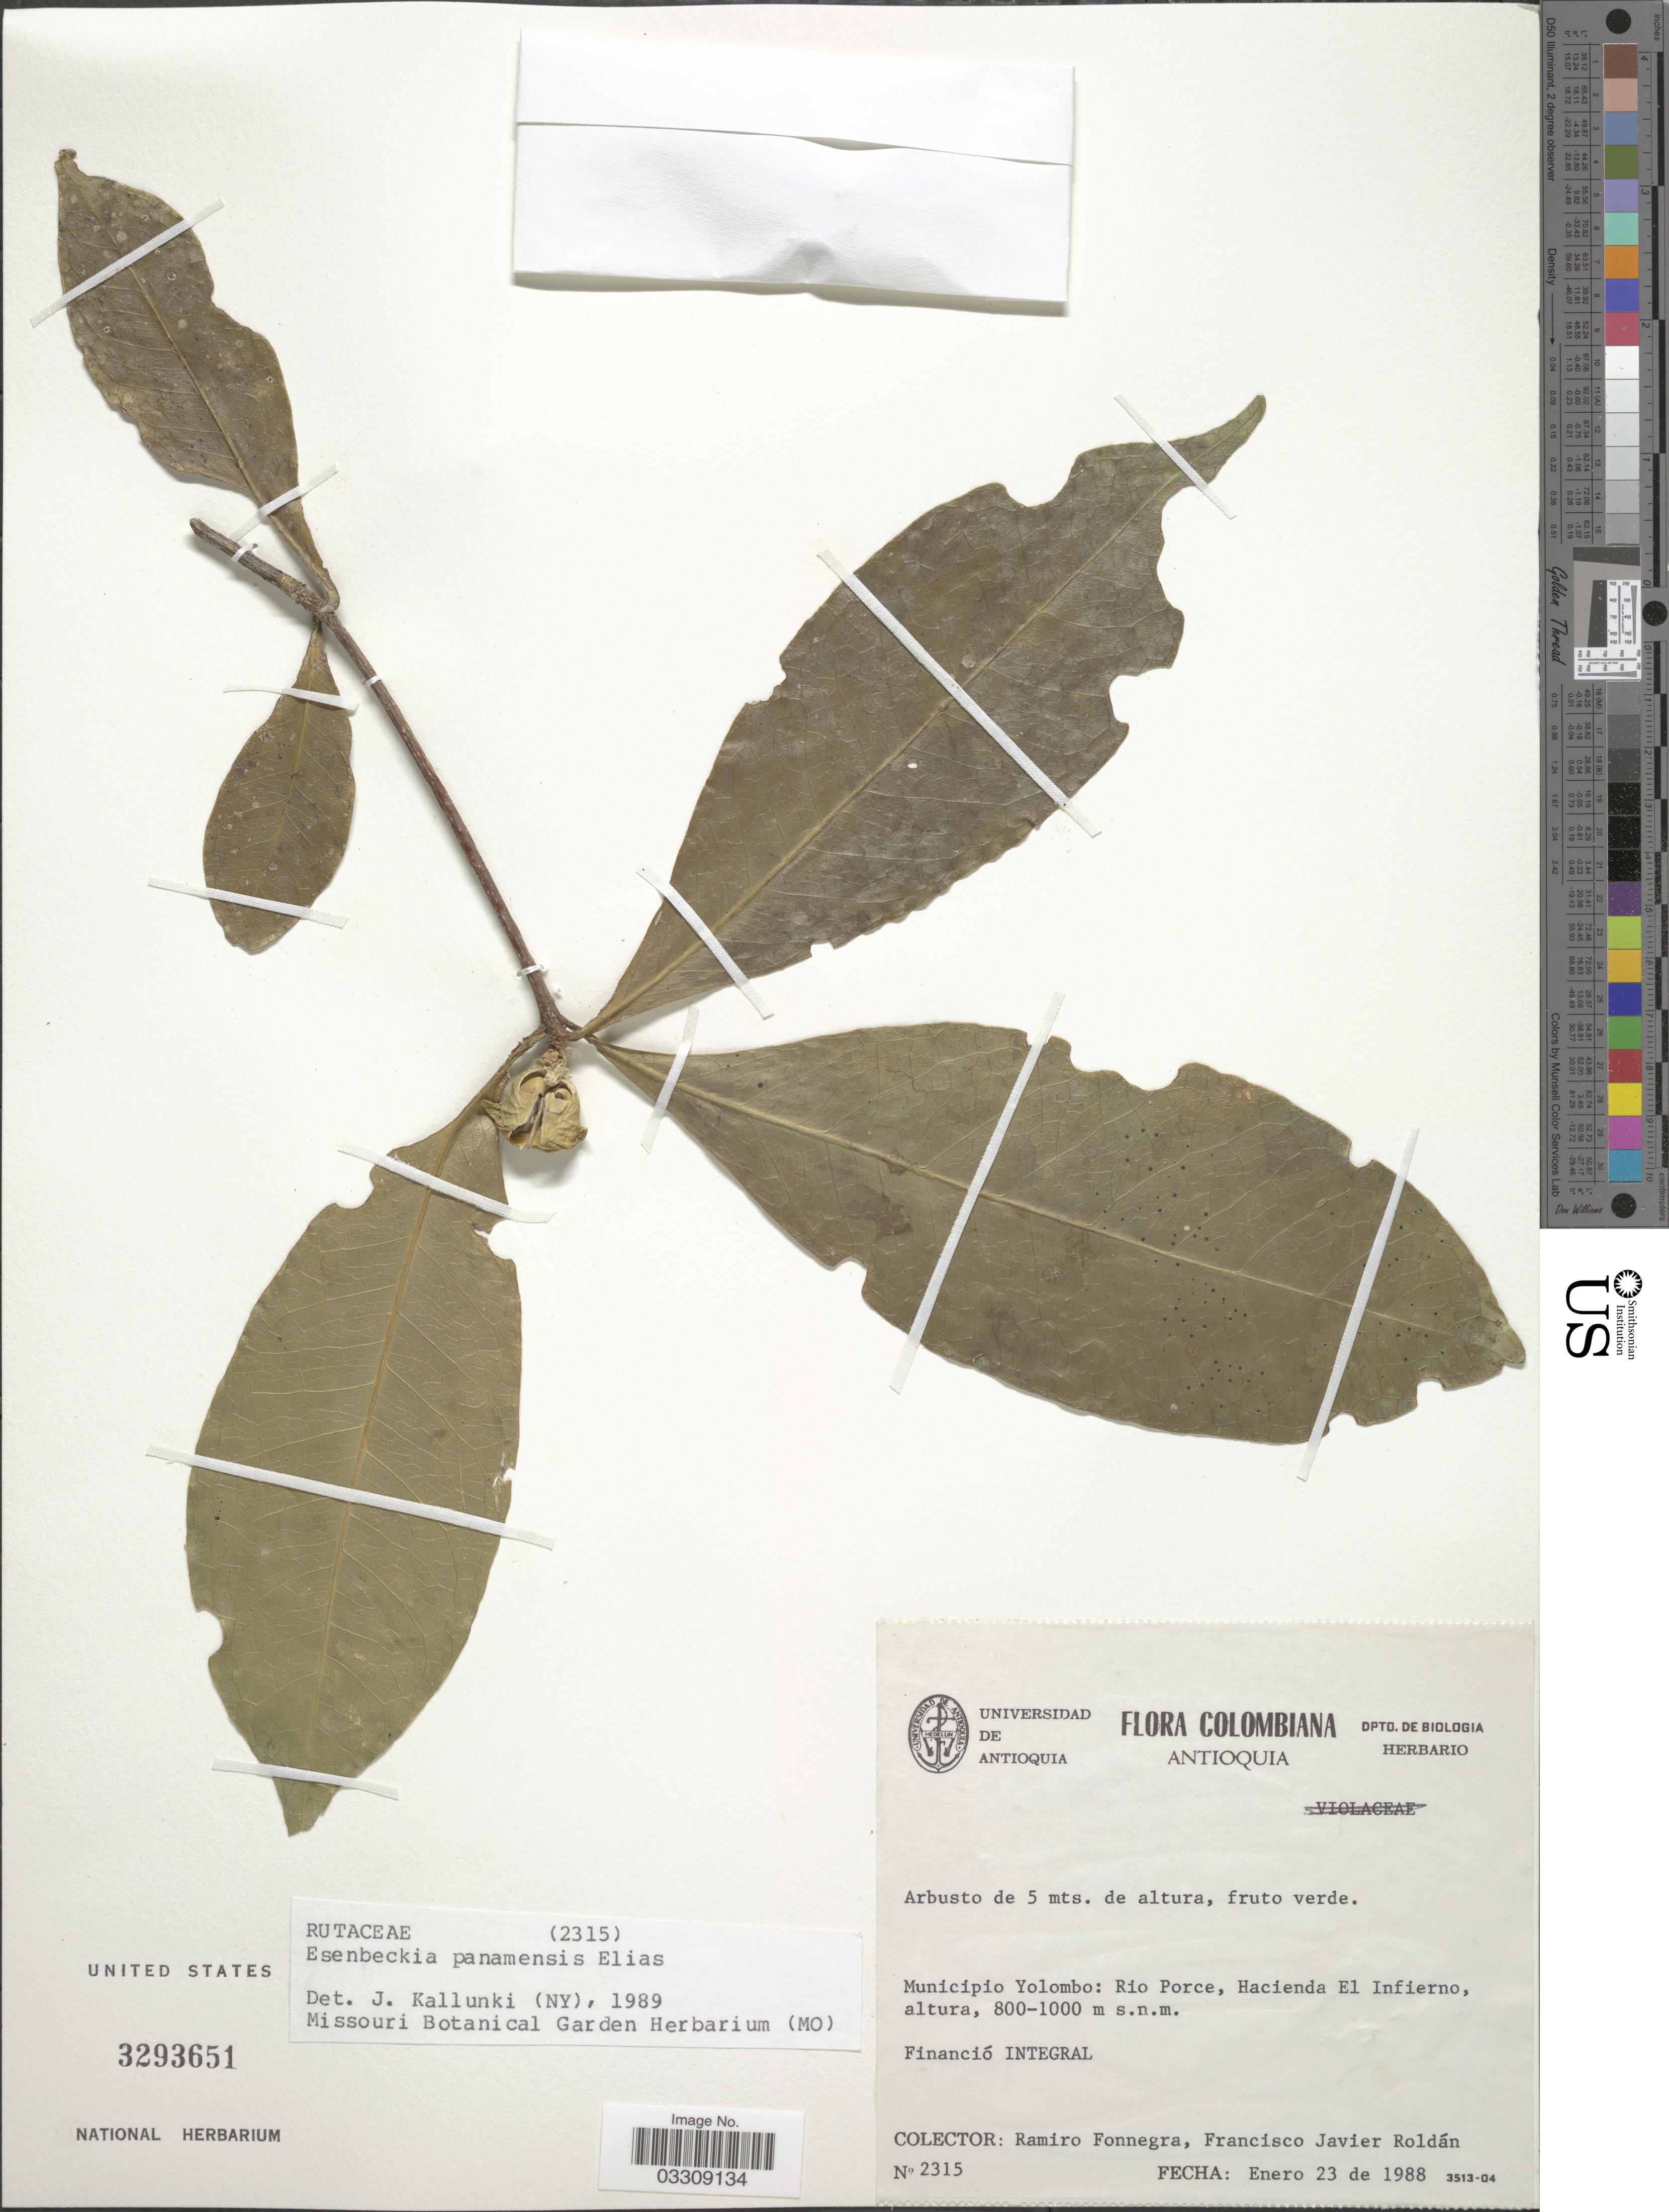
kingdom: Plantae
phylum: Tracheophyta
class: Magnoliopsida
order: Sapindales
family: Rutaceae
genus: Esenbeckia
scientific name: Esenbeckia panamensis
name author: T. S. Elias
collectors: R. Fonnegra G. & F. J. Roldán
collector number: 2315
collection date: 1988-01-23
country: Colombia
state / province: Antioquia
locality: Municipio Yolombo: Rio Porce, Hacienda El Infierno.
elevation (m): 800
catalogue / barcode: US 3293651